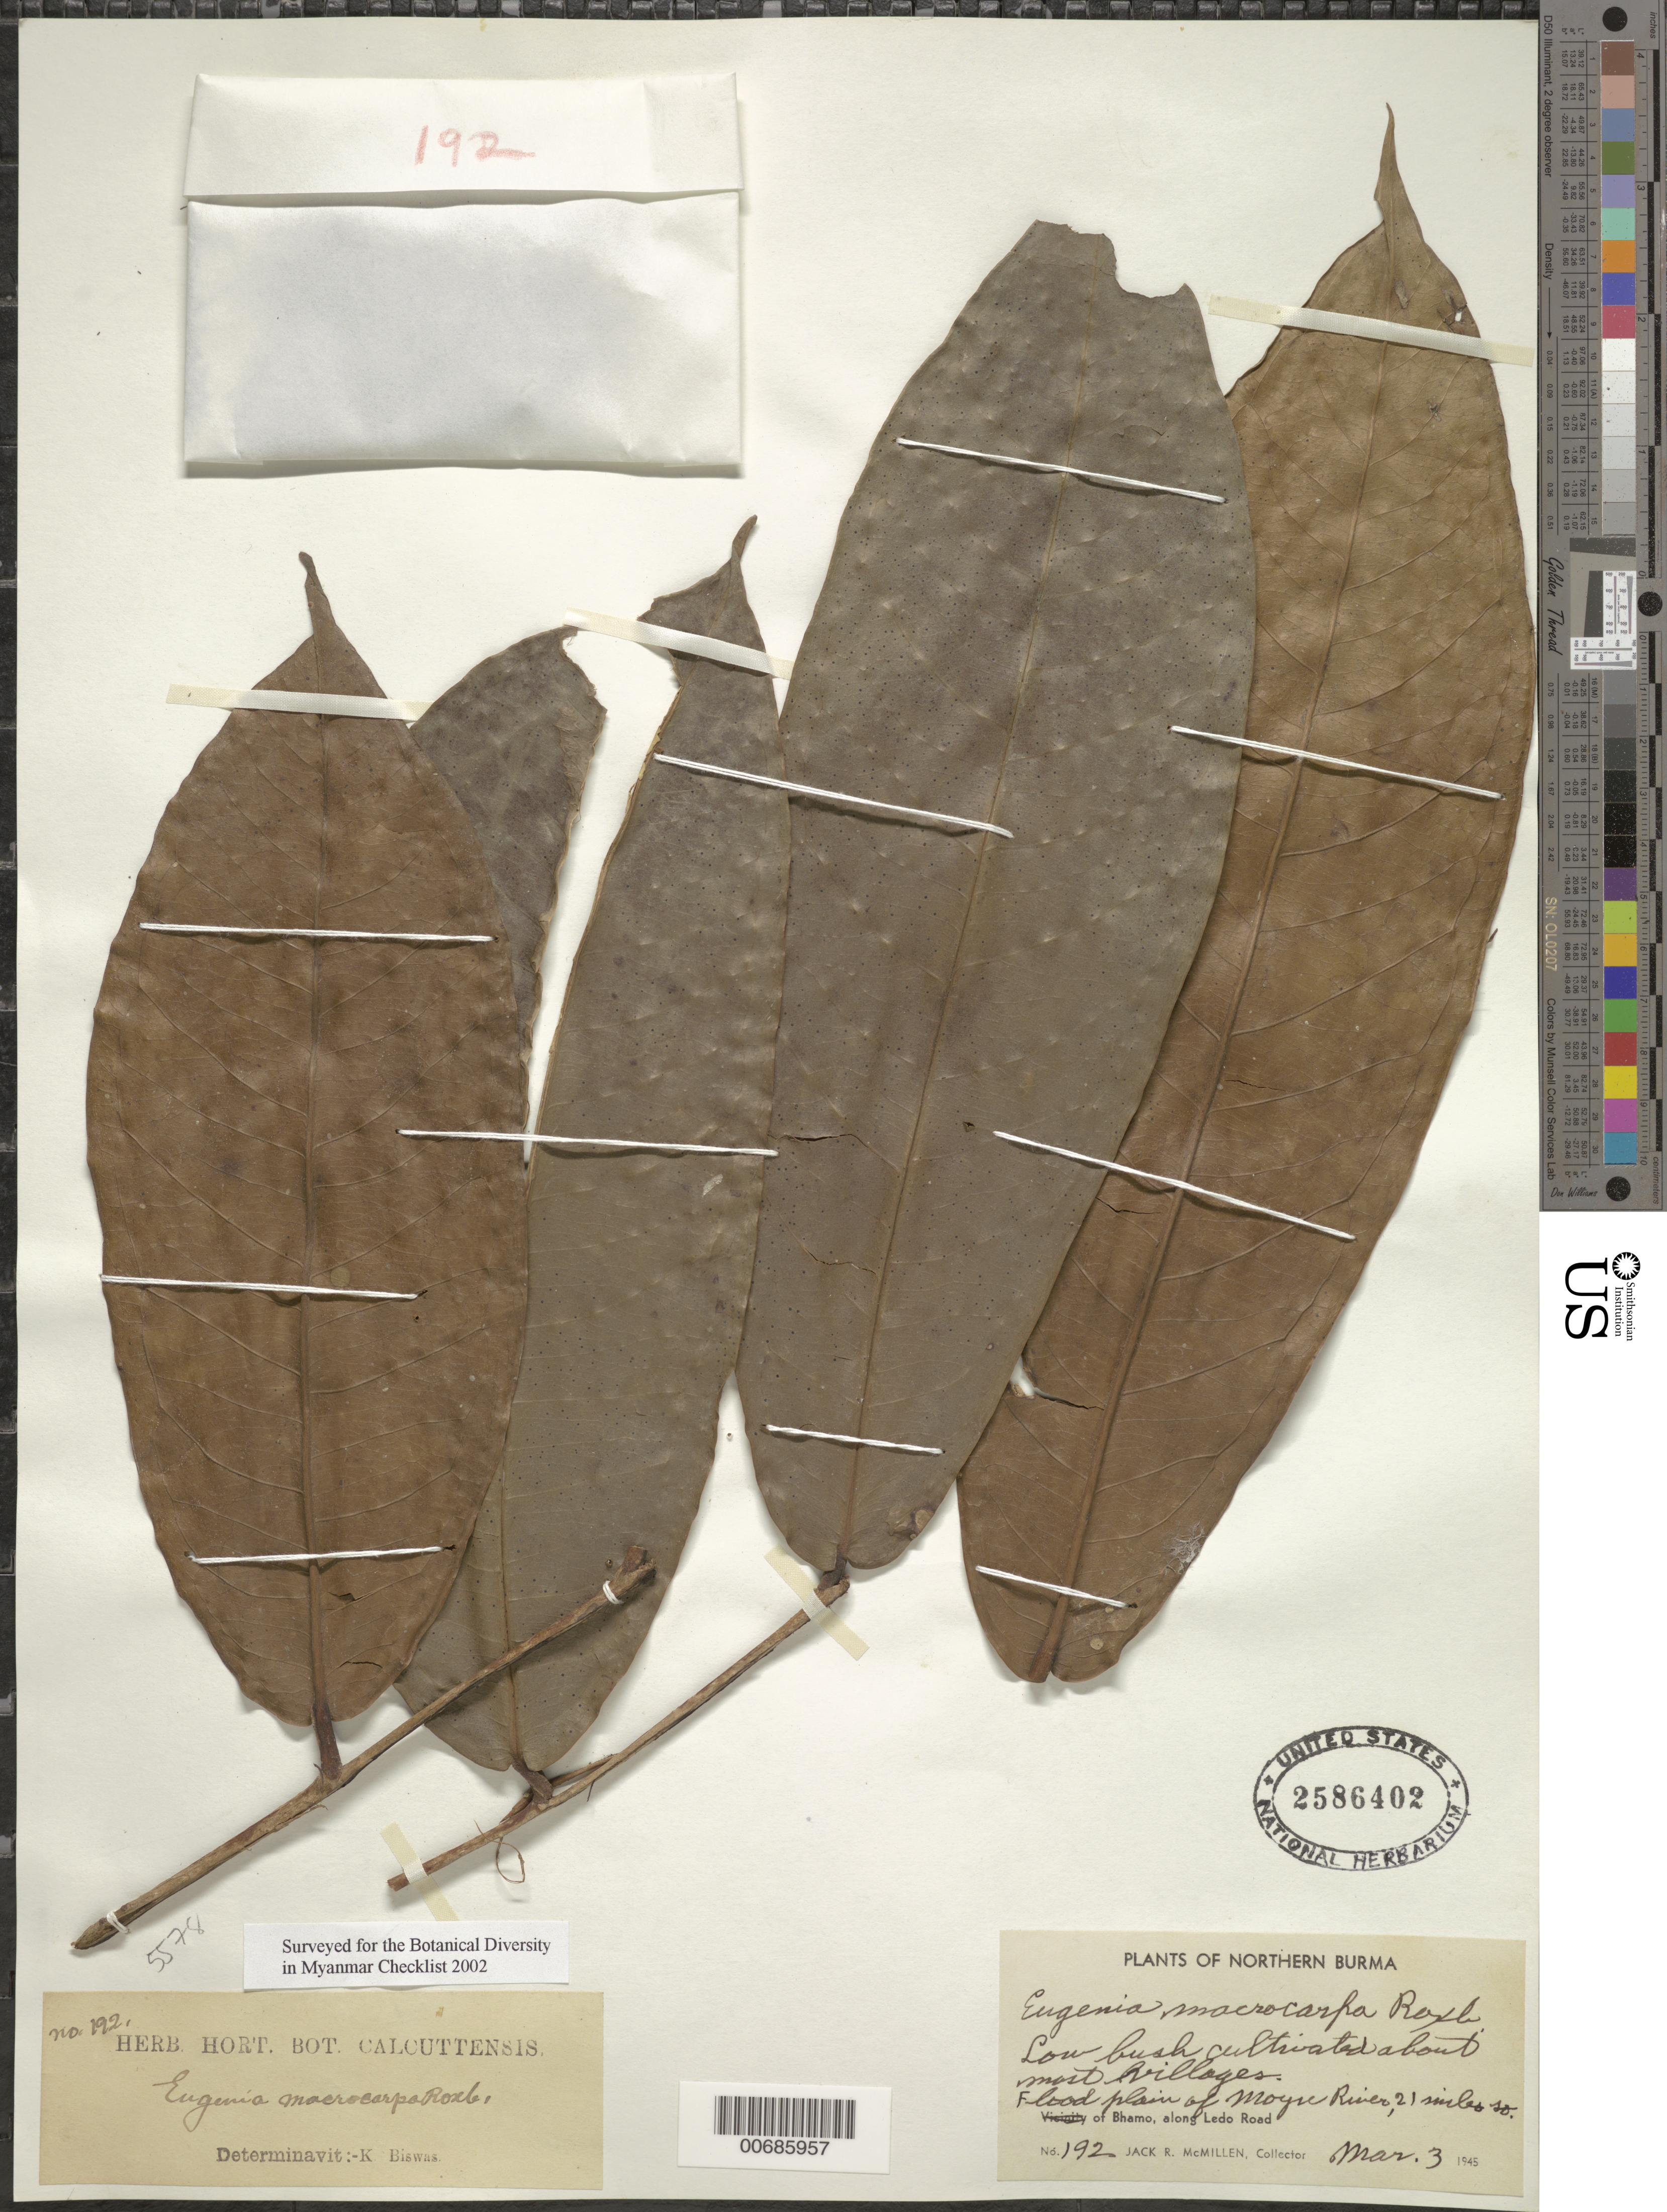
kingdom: Plantae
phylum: Tracheophyta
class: Magnoliopsida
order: Myrtales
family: Myrtaceae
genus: Syzygium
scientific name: Syzygium coarctatum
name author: (Blume) Byng et al.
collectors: J. McMillen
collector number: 192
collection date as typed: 03 Mar 1945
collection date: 1945-03-03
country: Myanmar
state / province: Kachin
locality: Bhamo, 21 mi. S, Ledo Road, Moyu R.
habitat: Floodplain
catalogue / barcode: US 2586402